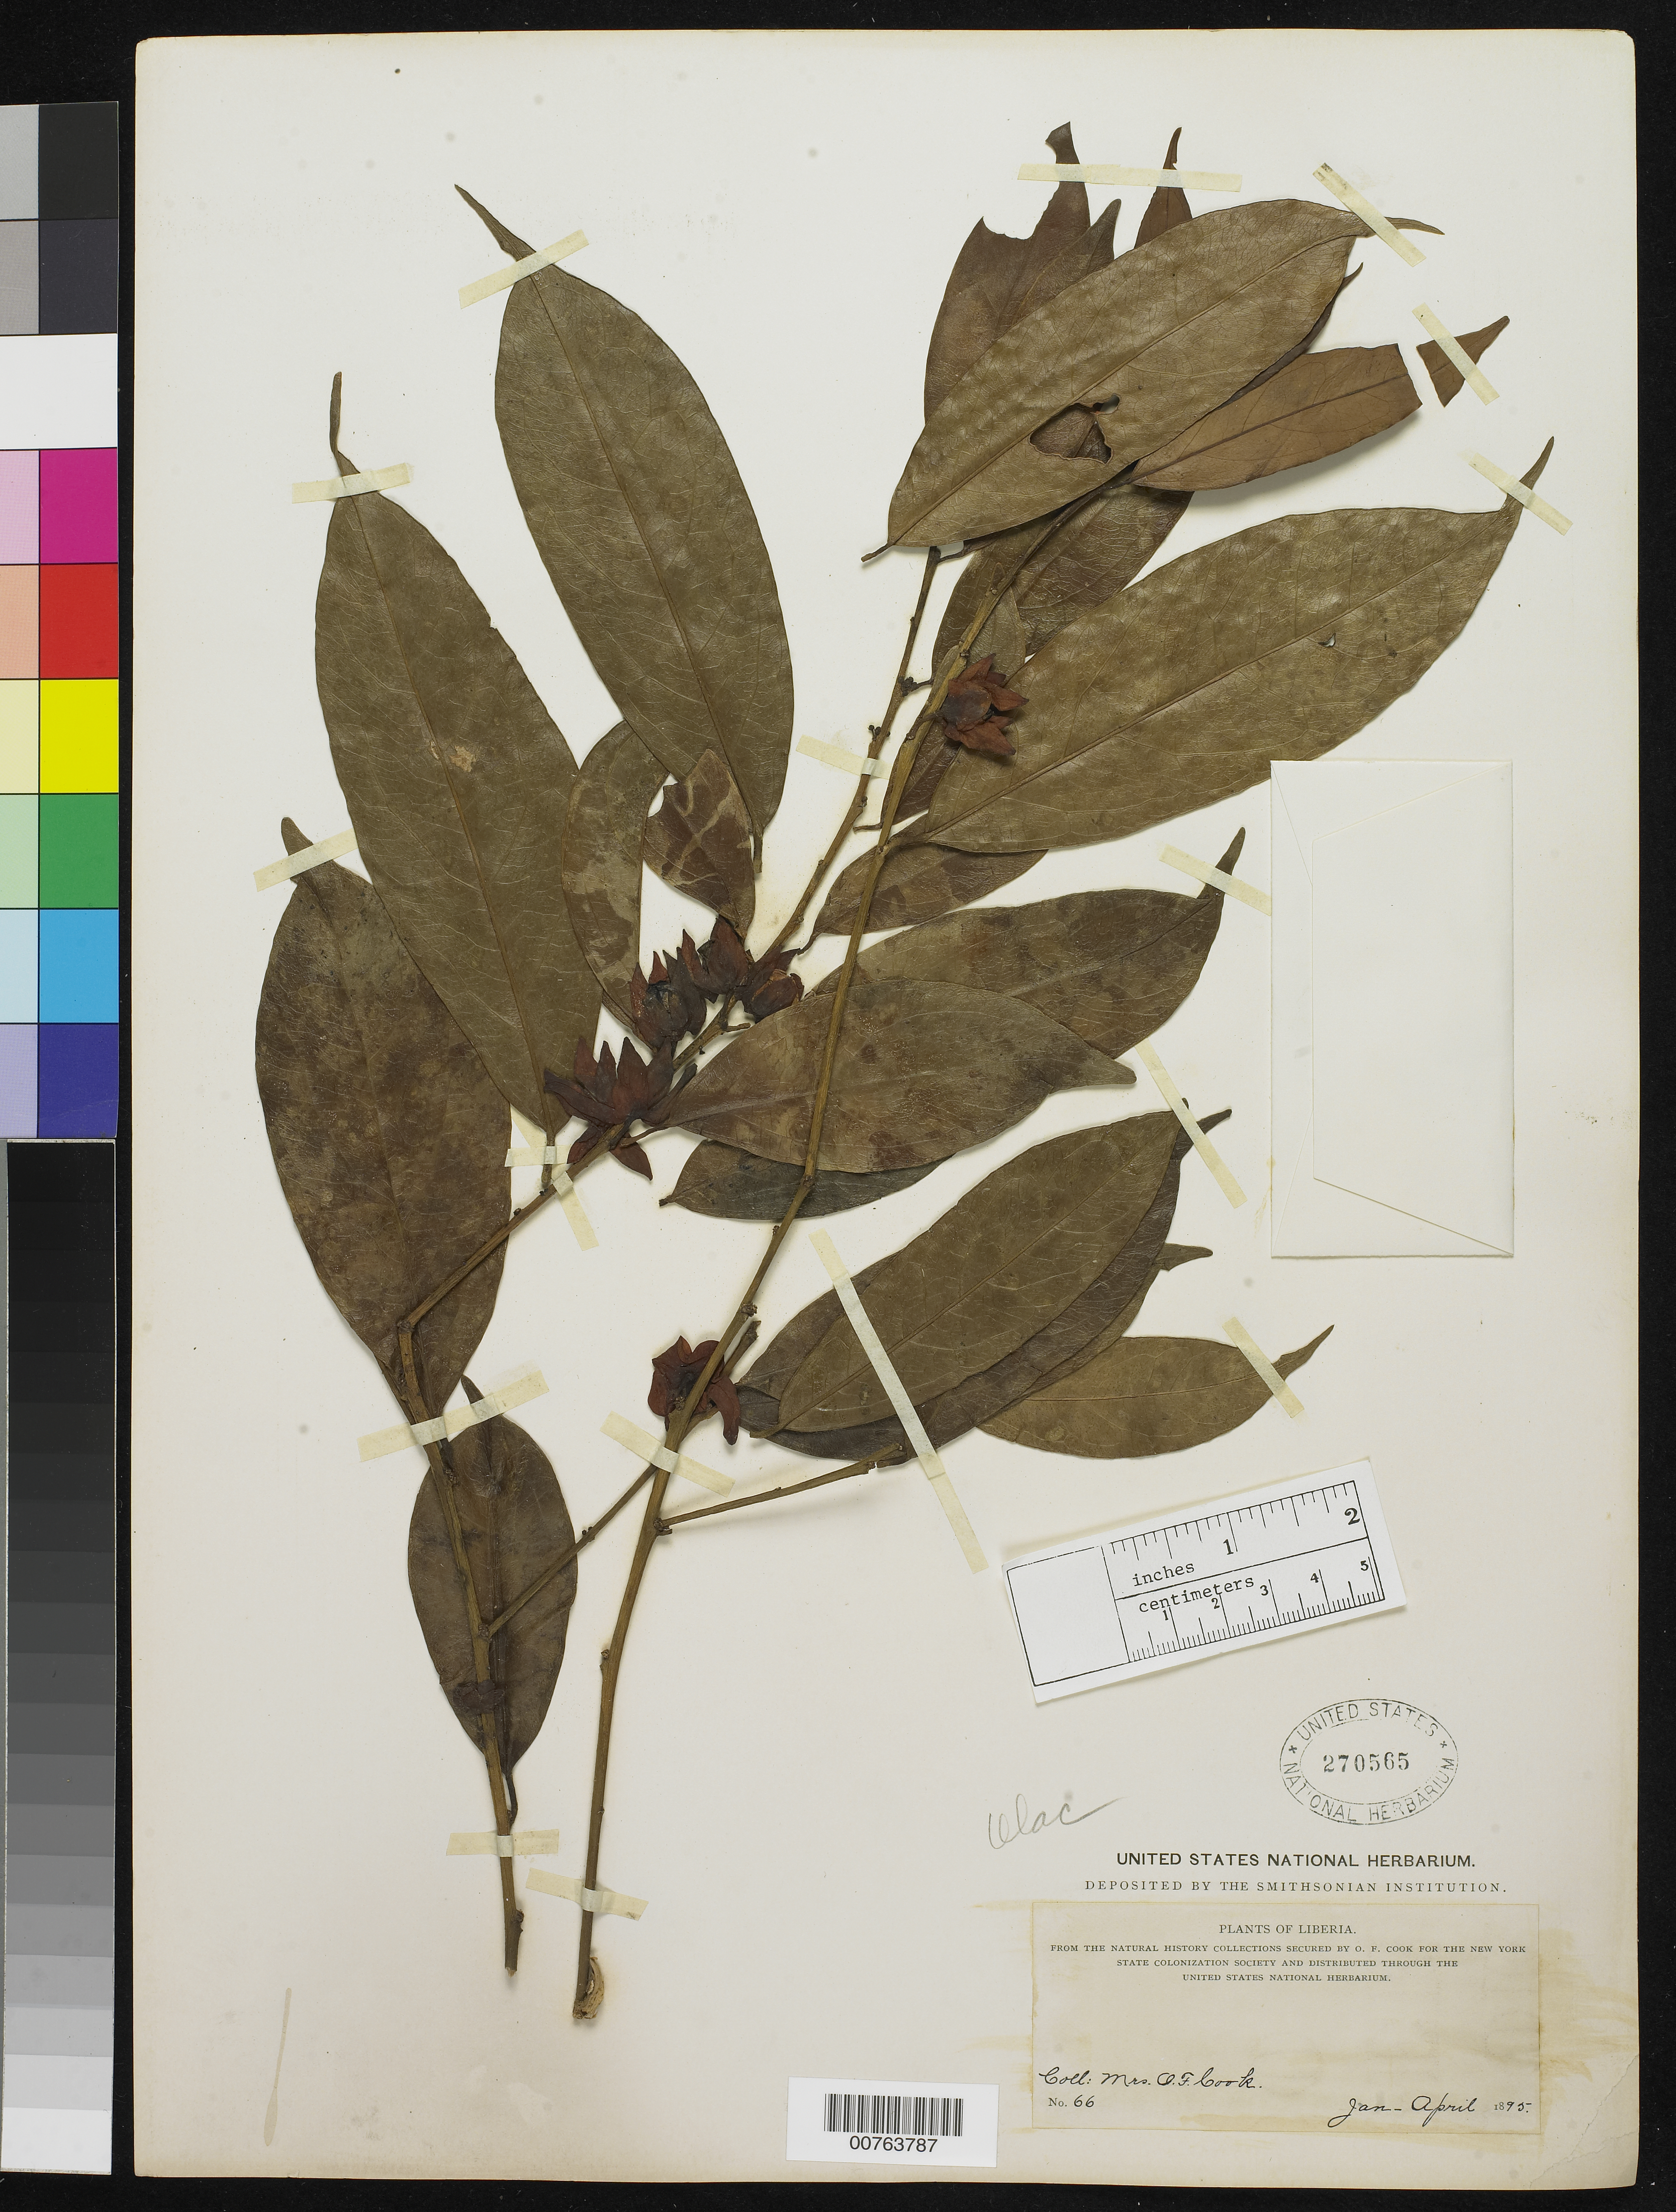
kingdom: Plantae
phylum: Tracheophyta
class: Magnoliopsida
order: Santalales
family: Olacaceae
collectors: Alice C. Cook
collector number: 66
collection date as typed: Jan 1895 to -- Apr 1895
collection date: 1895-01/1895-04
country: Liberia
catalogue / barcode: US 270565